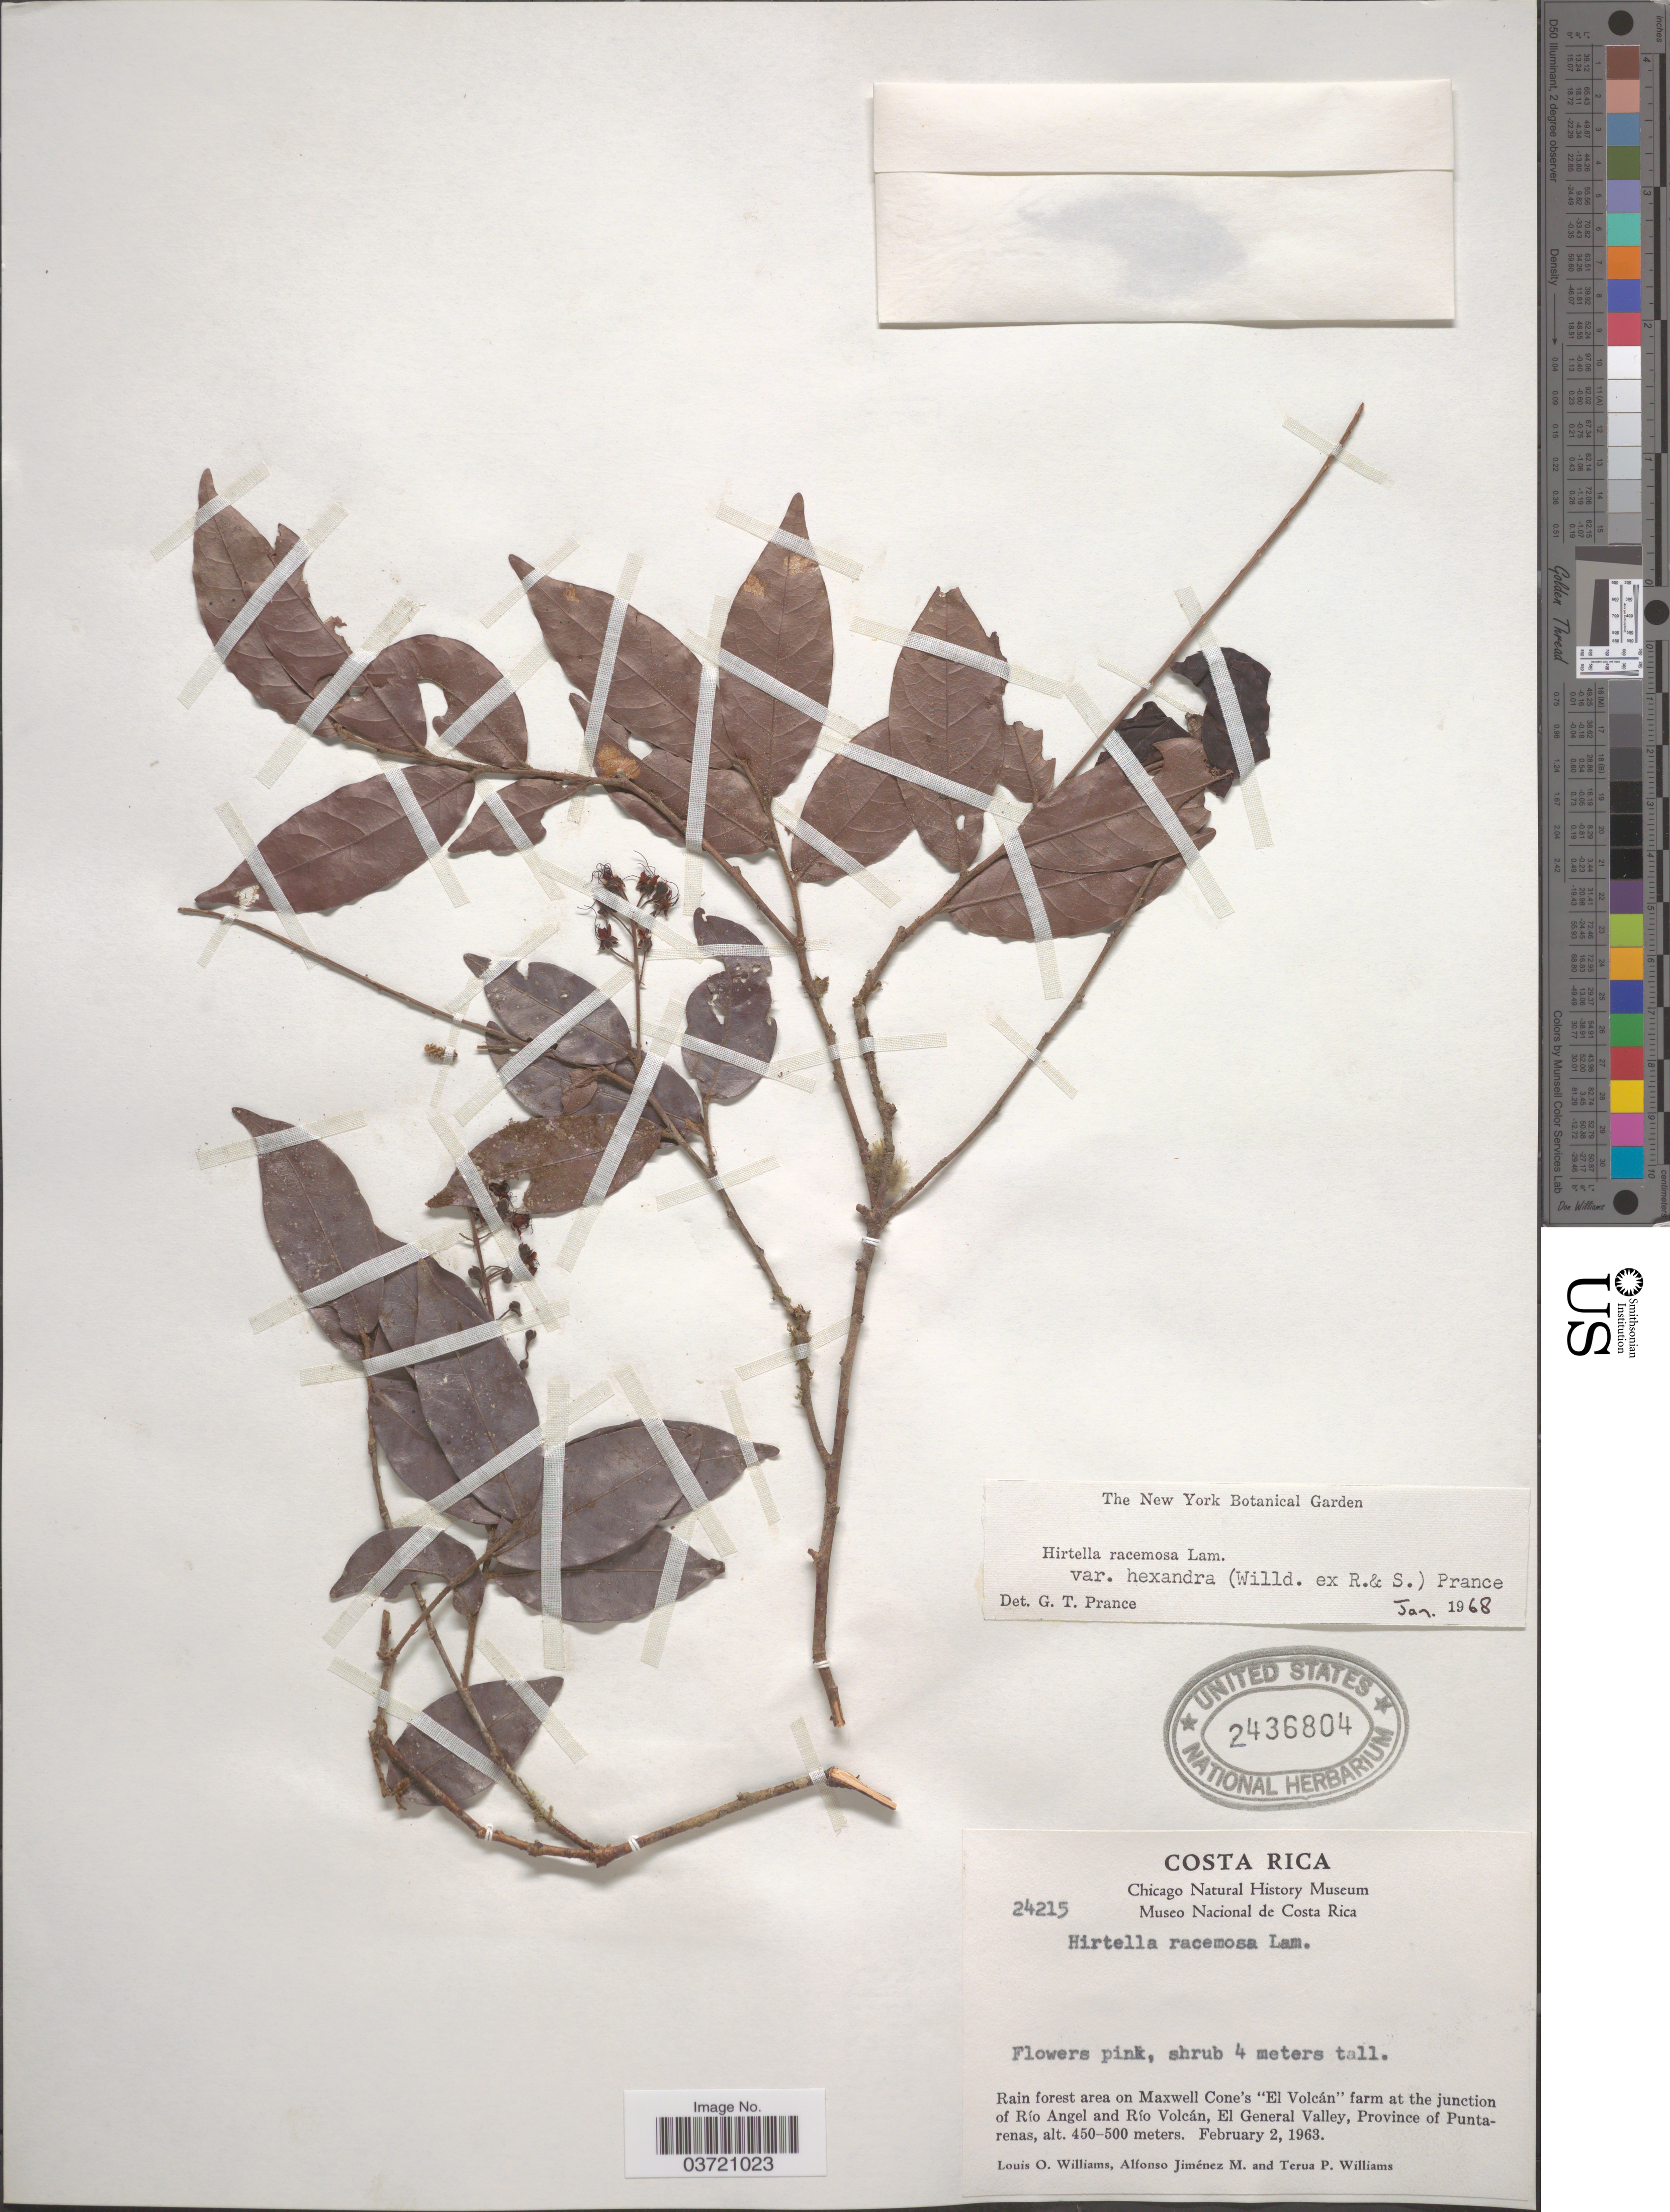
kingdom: Plantae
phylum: Tracheophyta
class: Magnoliopsida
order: Malpighiales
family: Chrysobalanaceae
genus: Hirtella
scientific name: Hirtella racemosa var. hexandra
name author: (Willd. ex Roem. & Schult.) Prance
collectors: L. O. Williams, A. Jimenez M. & T. Williams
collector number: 24215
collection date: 1963-02-02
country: Costa Rica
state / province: Puntarenas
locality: Rain forest area on Maxwell Cone's "El Volcán" farm at the junction of Río Angel and Río Volcán, El General Valley.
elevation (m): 450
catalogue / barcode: US 2436804